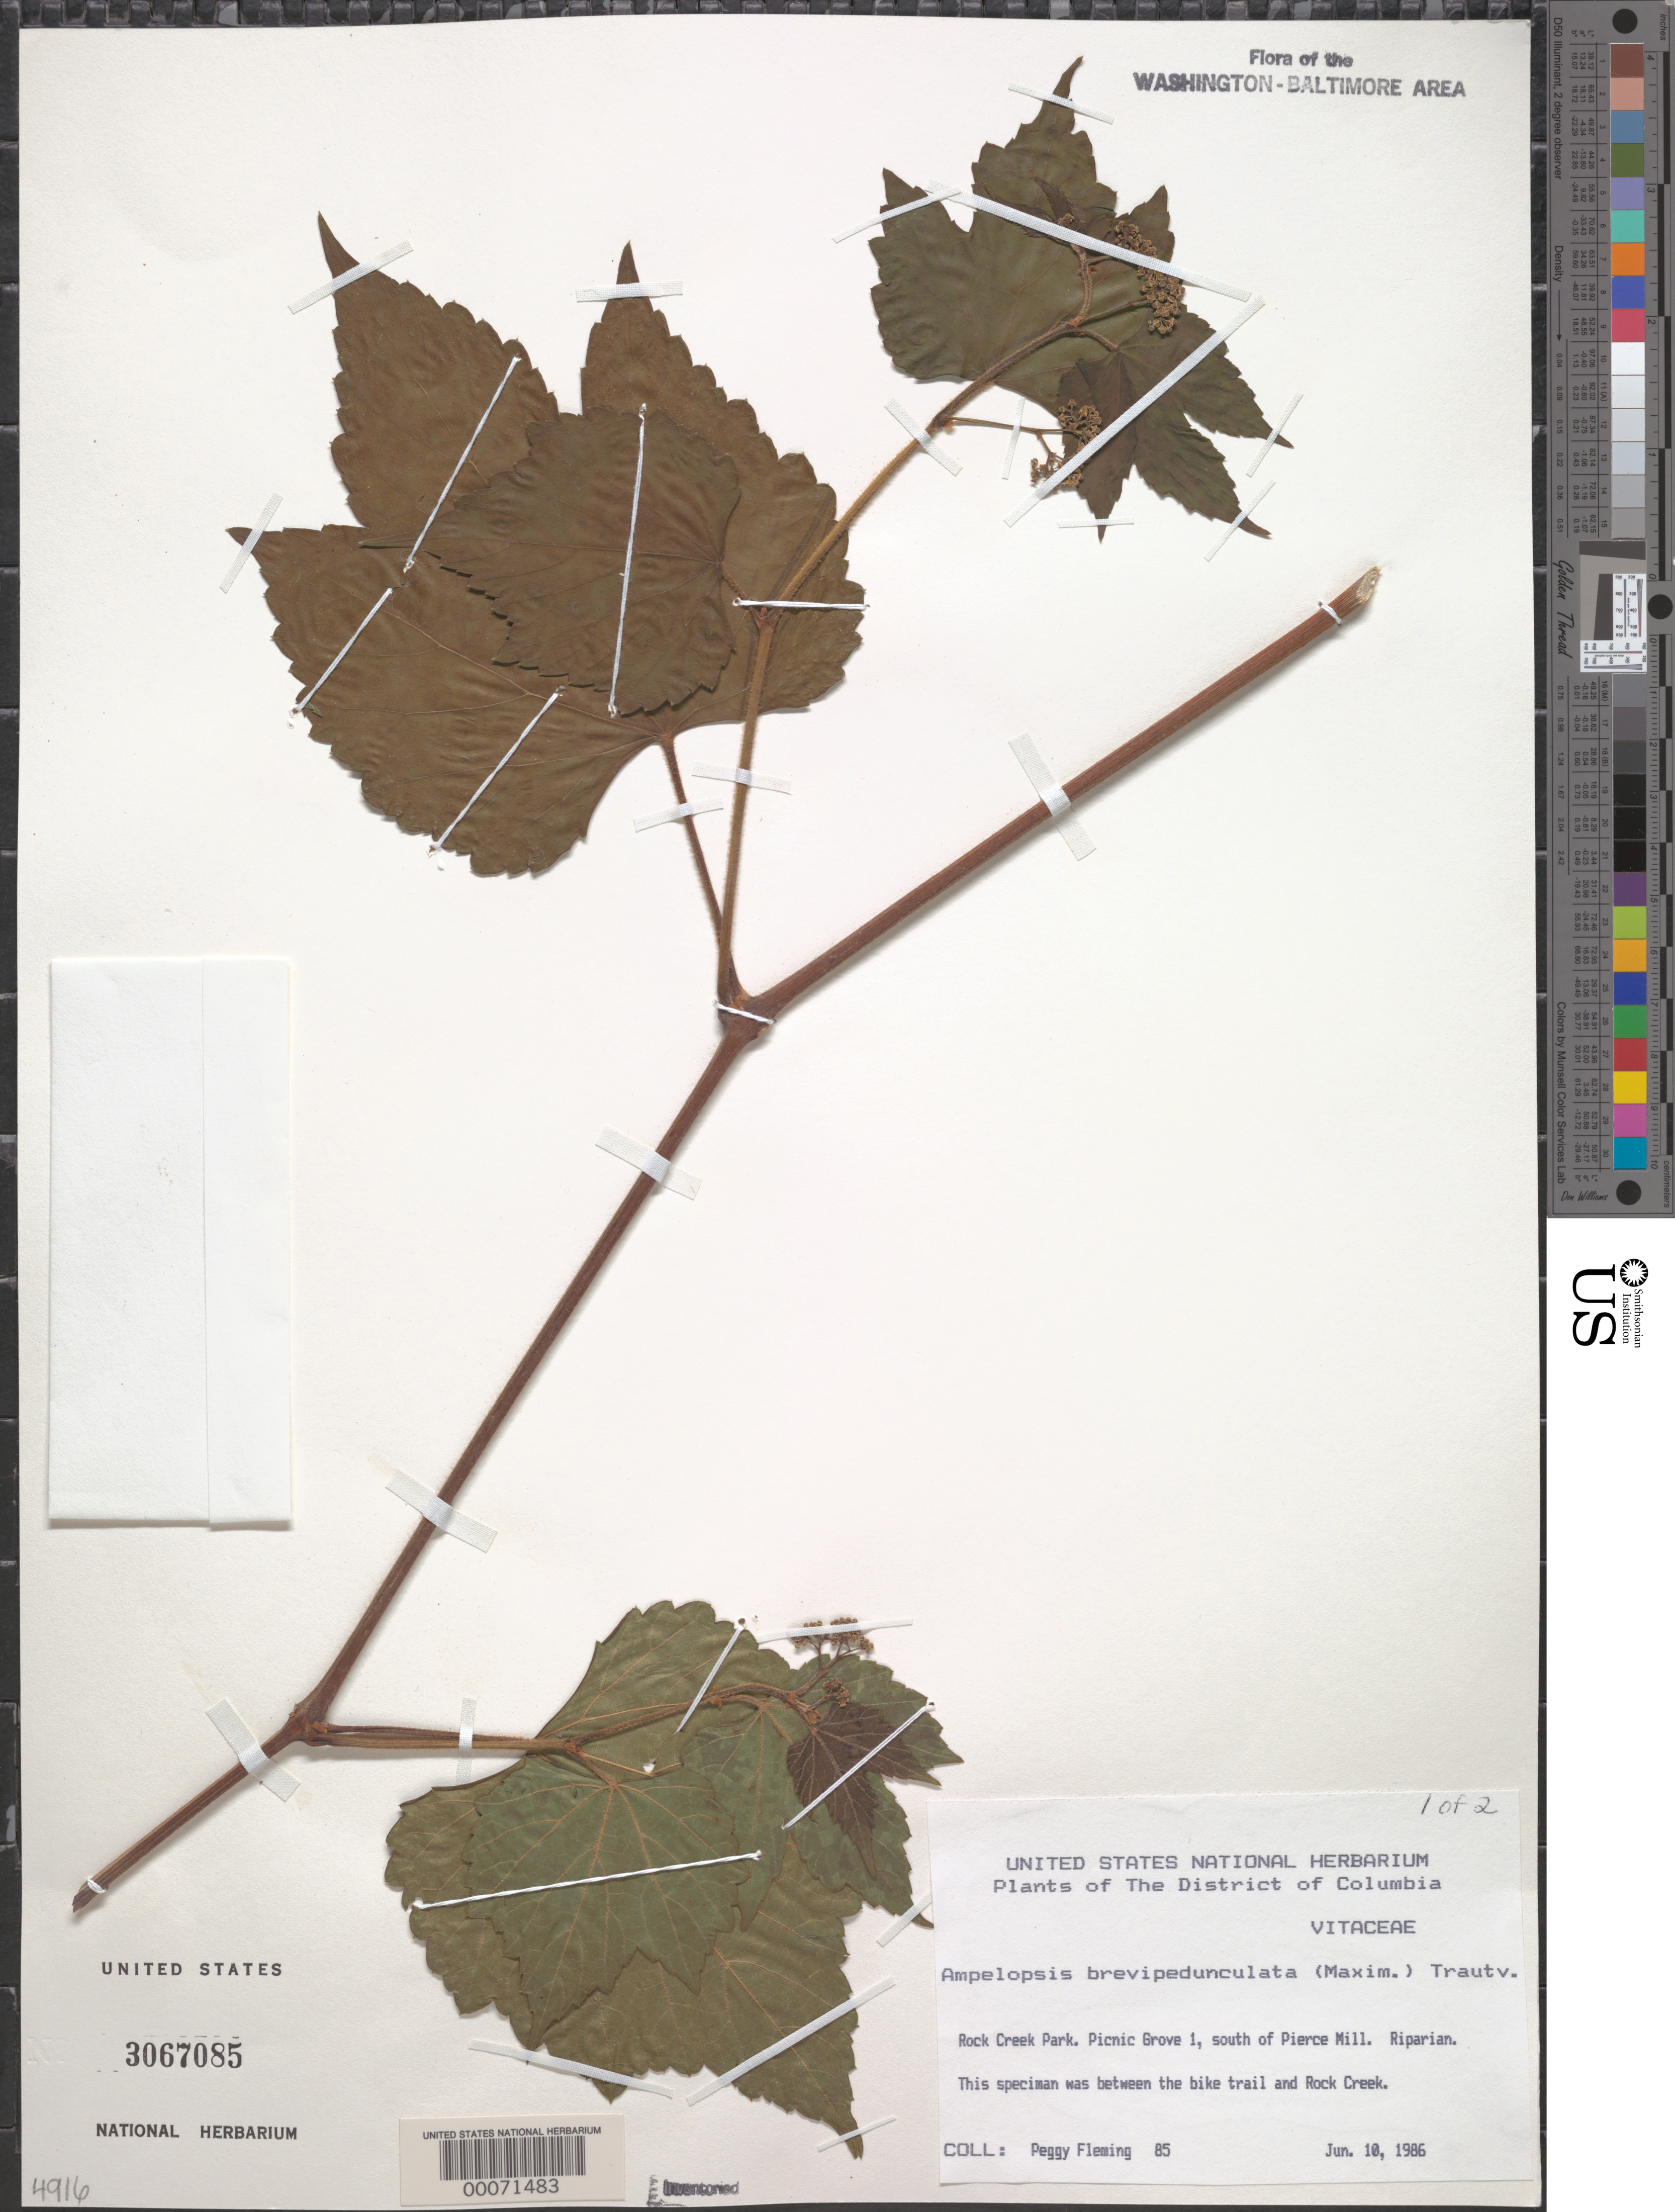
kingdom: Plantae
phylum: Tracheophyta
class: Magnoliopsida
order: Vitales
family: Vitaceae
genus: Ampelopsis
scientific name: Ampelopsis brevipedunculata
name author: (Maxim.) Trautv.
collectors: P. Fleming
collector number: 85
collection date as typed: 10 Jun 1986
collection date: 1986-06-10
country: United States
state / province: District of Columbia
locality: Rock Creek Park. Picnic Grove 1, south of Pierce Mill.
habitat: Riparian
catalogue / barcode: US 3067085